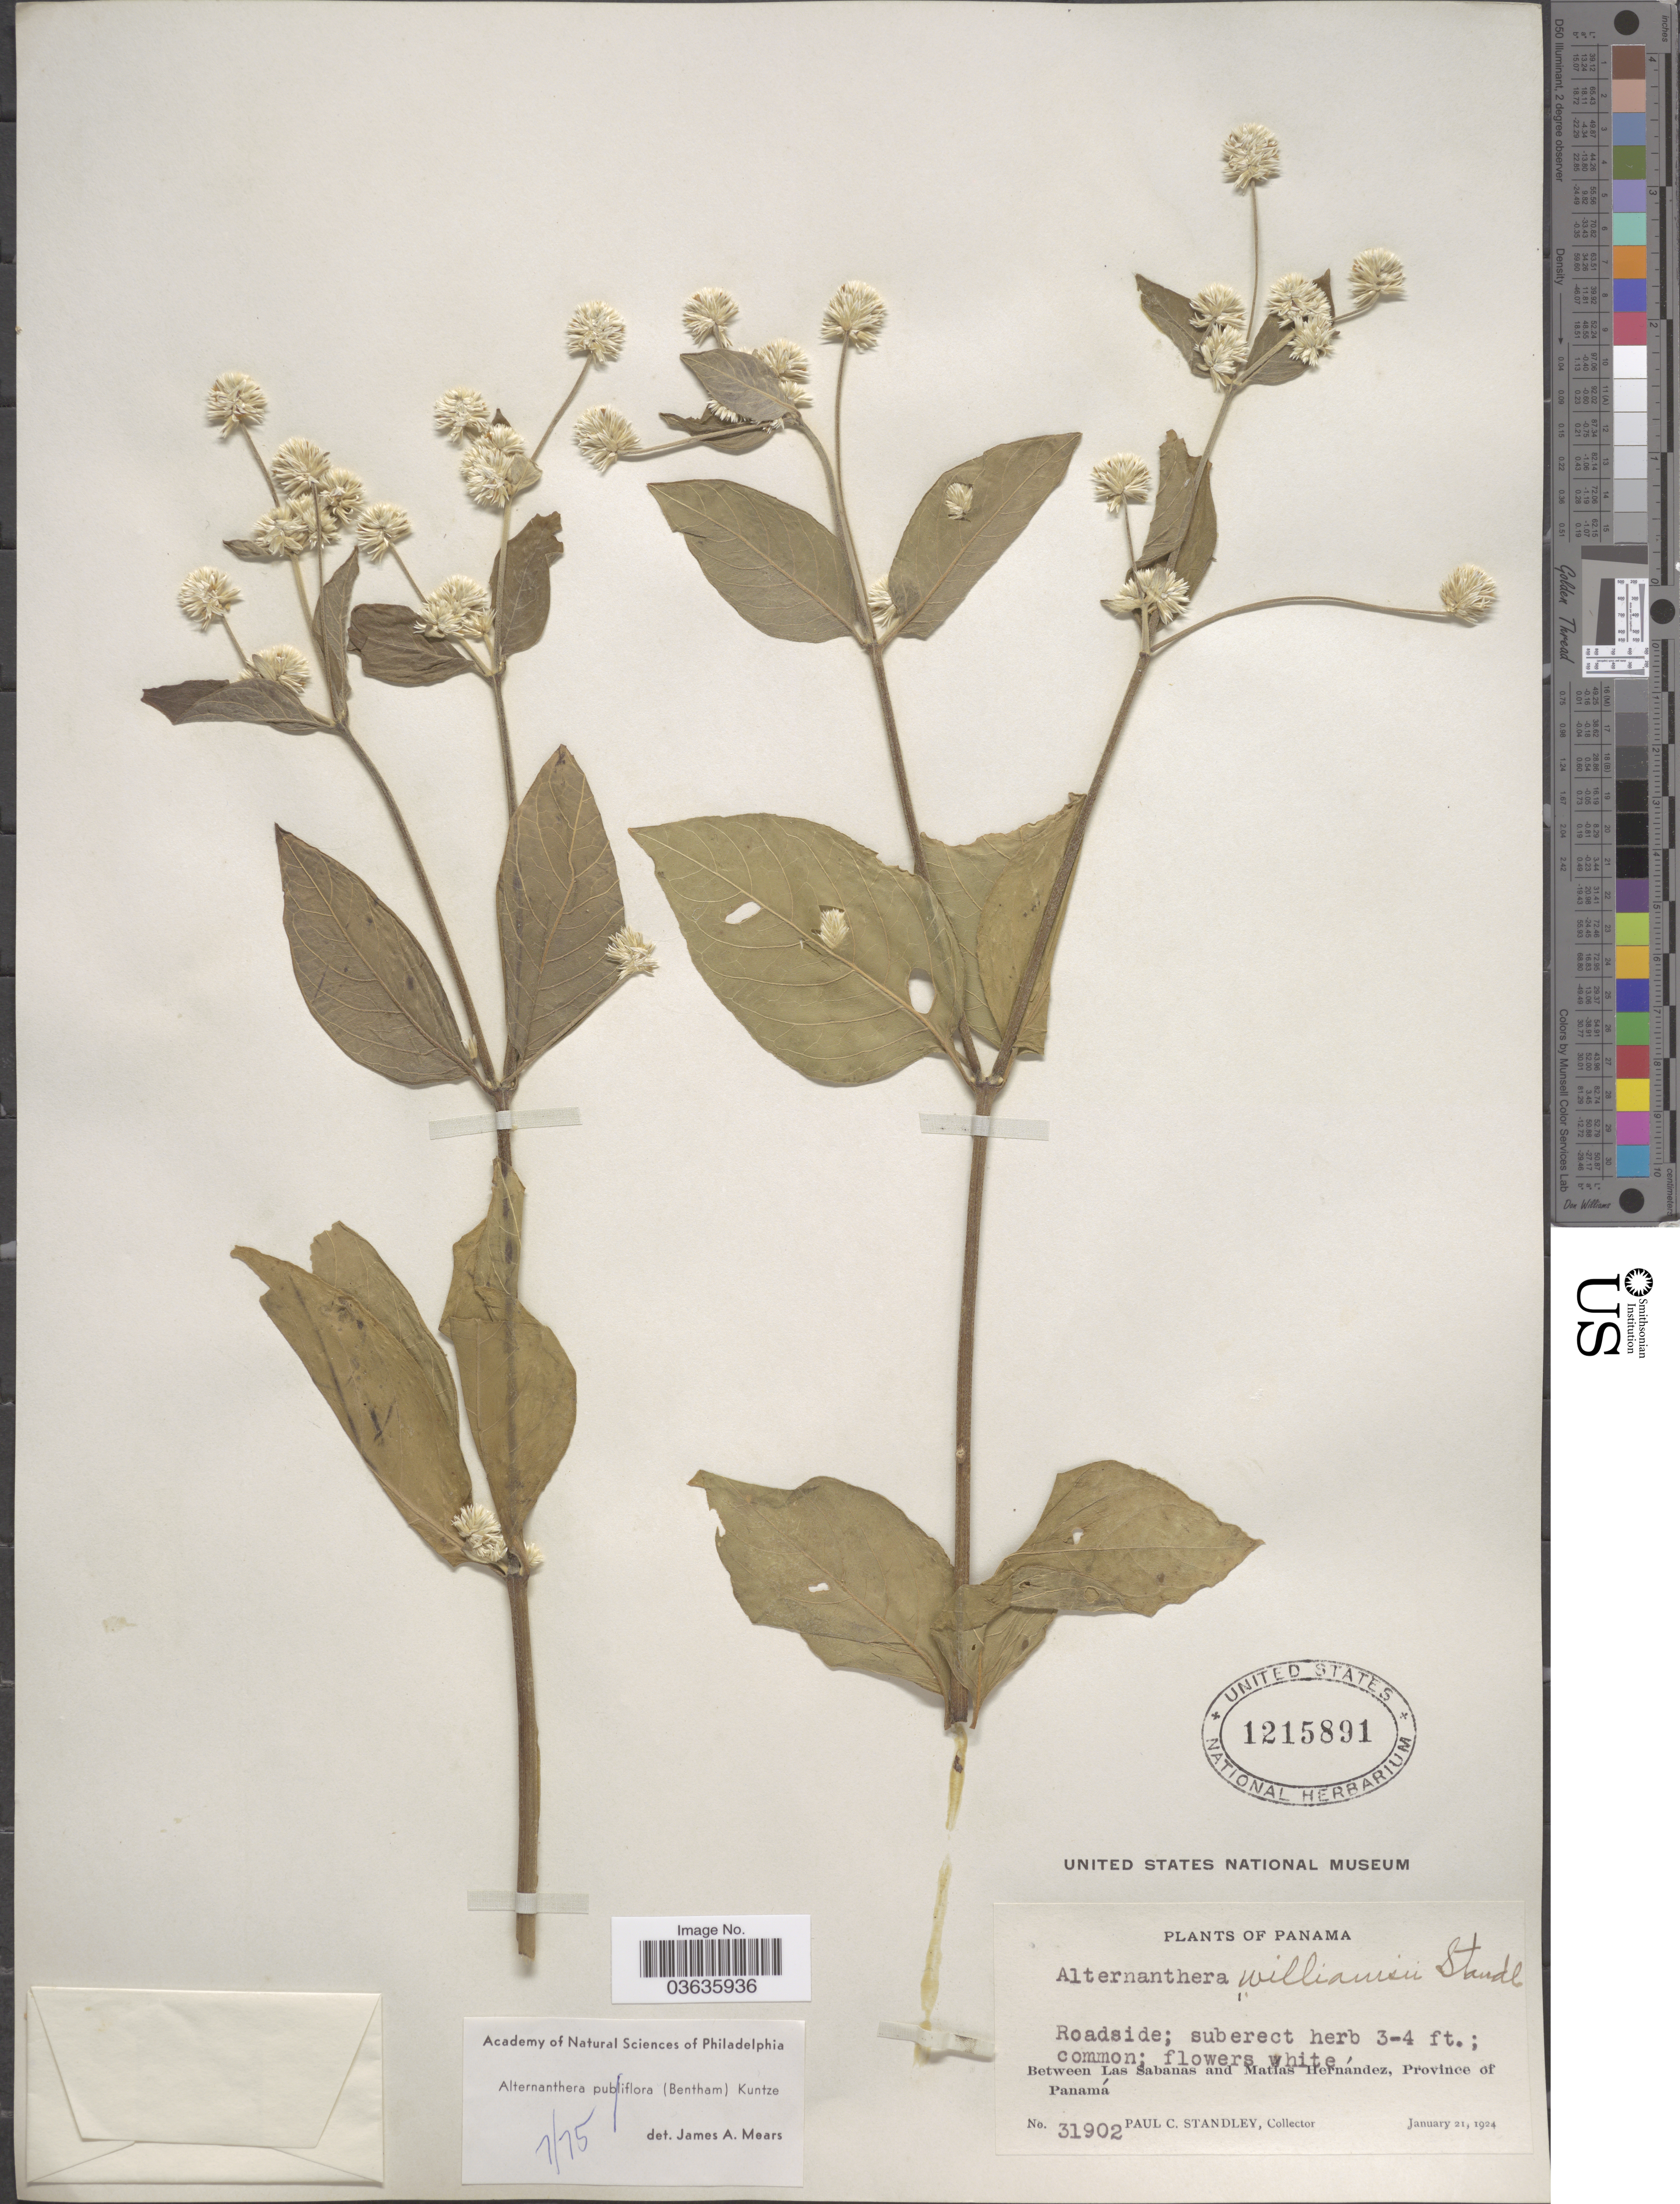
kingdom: Plantae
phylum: Tracheophyta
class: Magnoliopsida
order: Caryophyllales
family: Amaranthaceae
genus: Alternanthera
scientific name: Alternanthera pubiflora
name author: (Benth.) Kuntze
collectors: P. C. Standley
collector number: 31902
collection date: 1924-01-21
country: Panama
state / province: Panamá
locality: Between Las Sabanas and Matías Hernández.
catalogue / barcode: US 1215891